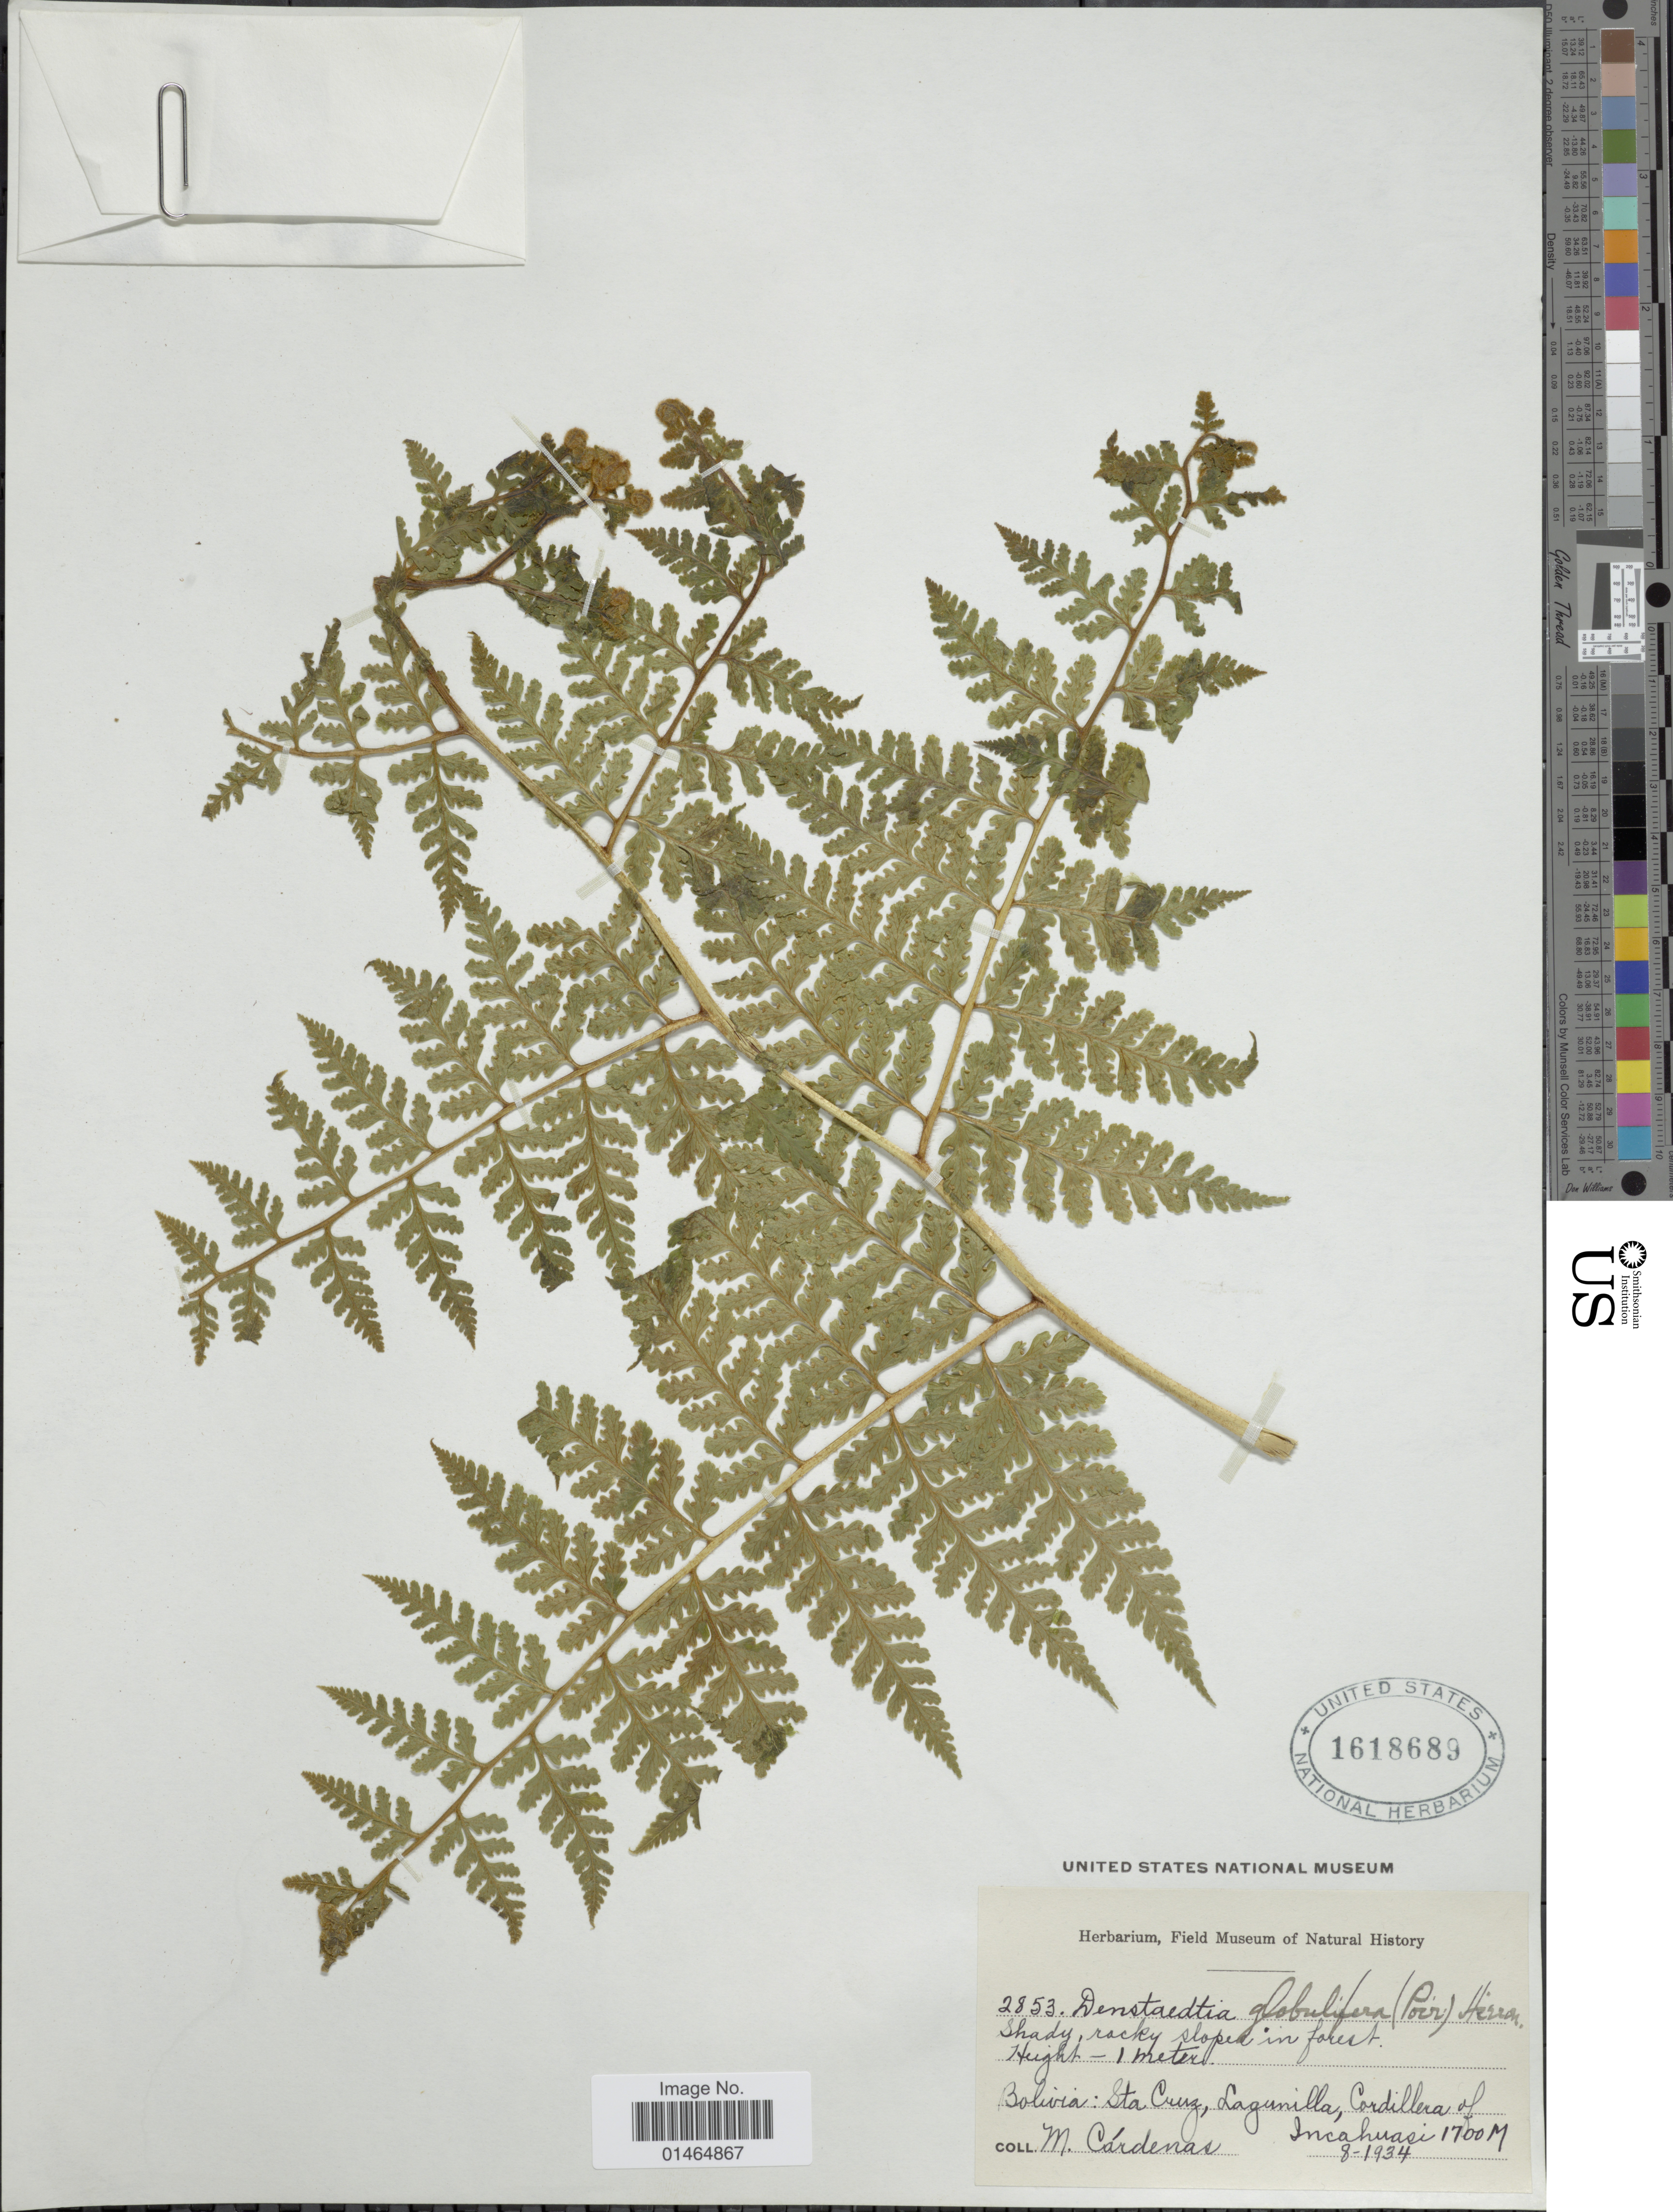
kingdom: Plantae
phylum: Tracheophyta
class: Polypodiopsida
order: Polypodiales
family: Dennstaedtiaceae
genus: Dennstaedtia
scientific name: Dennstaedtia globulifera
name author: (Poir.) Hieron.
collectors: M. Cárdenas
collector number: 2853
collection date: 1934-08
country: Bolivia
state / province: Santa Cruz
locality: Lagunilla, Cordillera of Incahuasi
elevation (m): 1700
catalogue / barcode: US 1618689